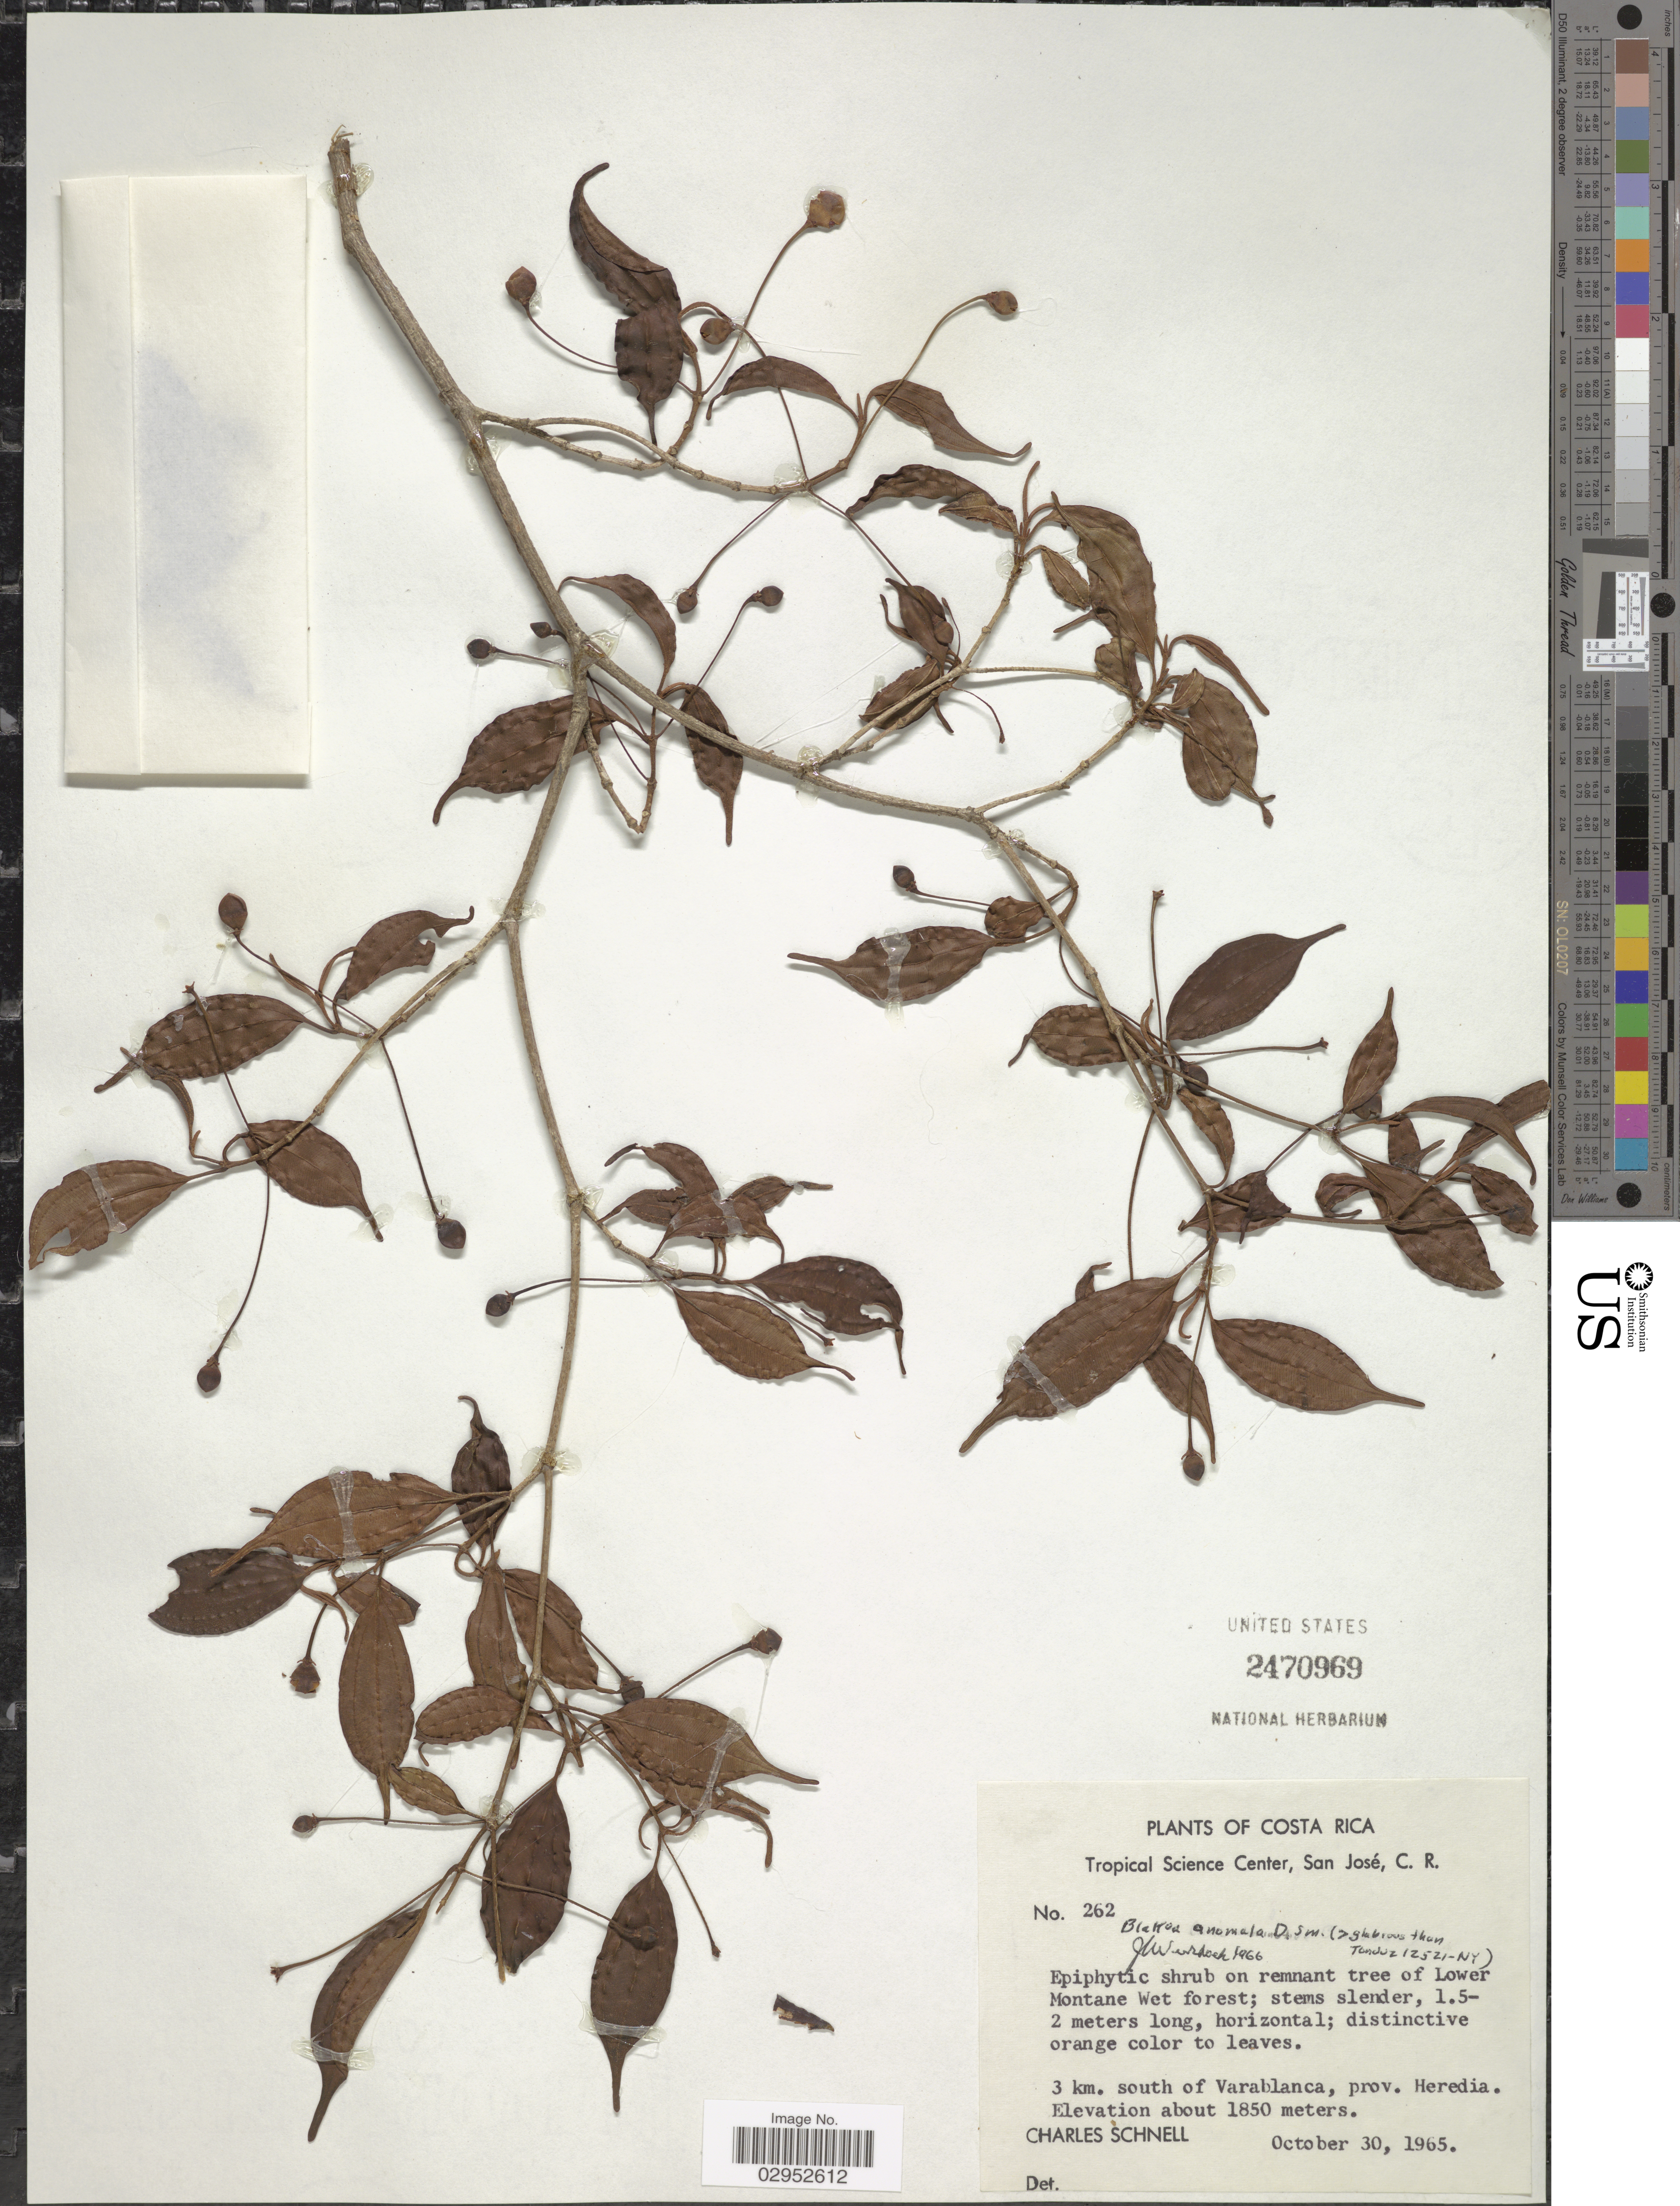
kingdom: Plantae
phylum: Tracheophyta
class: Magnoliopsida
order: Myrtales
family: Melastomataceae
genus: Blakea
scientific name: Blakea anomala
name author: Donn. Sm.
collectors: C. Schnell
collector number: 262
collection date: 1965-10-30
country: Costa Rica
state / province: Heredia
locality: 3 km. south of Varablanca.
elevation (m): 1850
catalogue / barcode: US 2470969